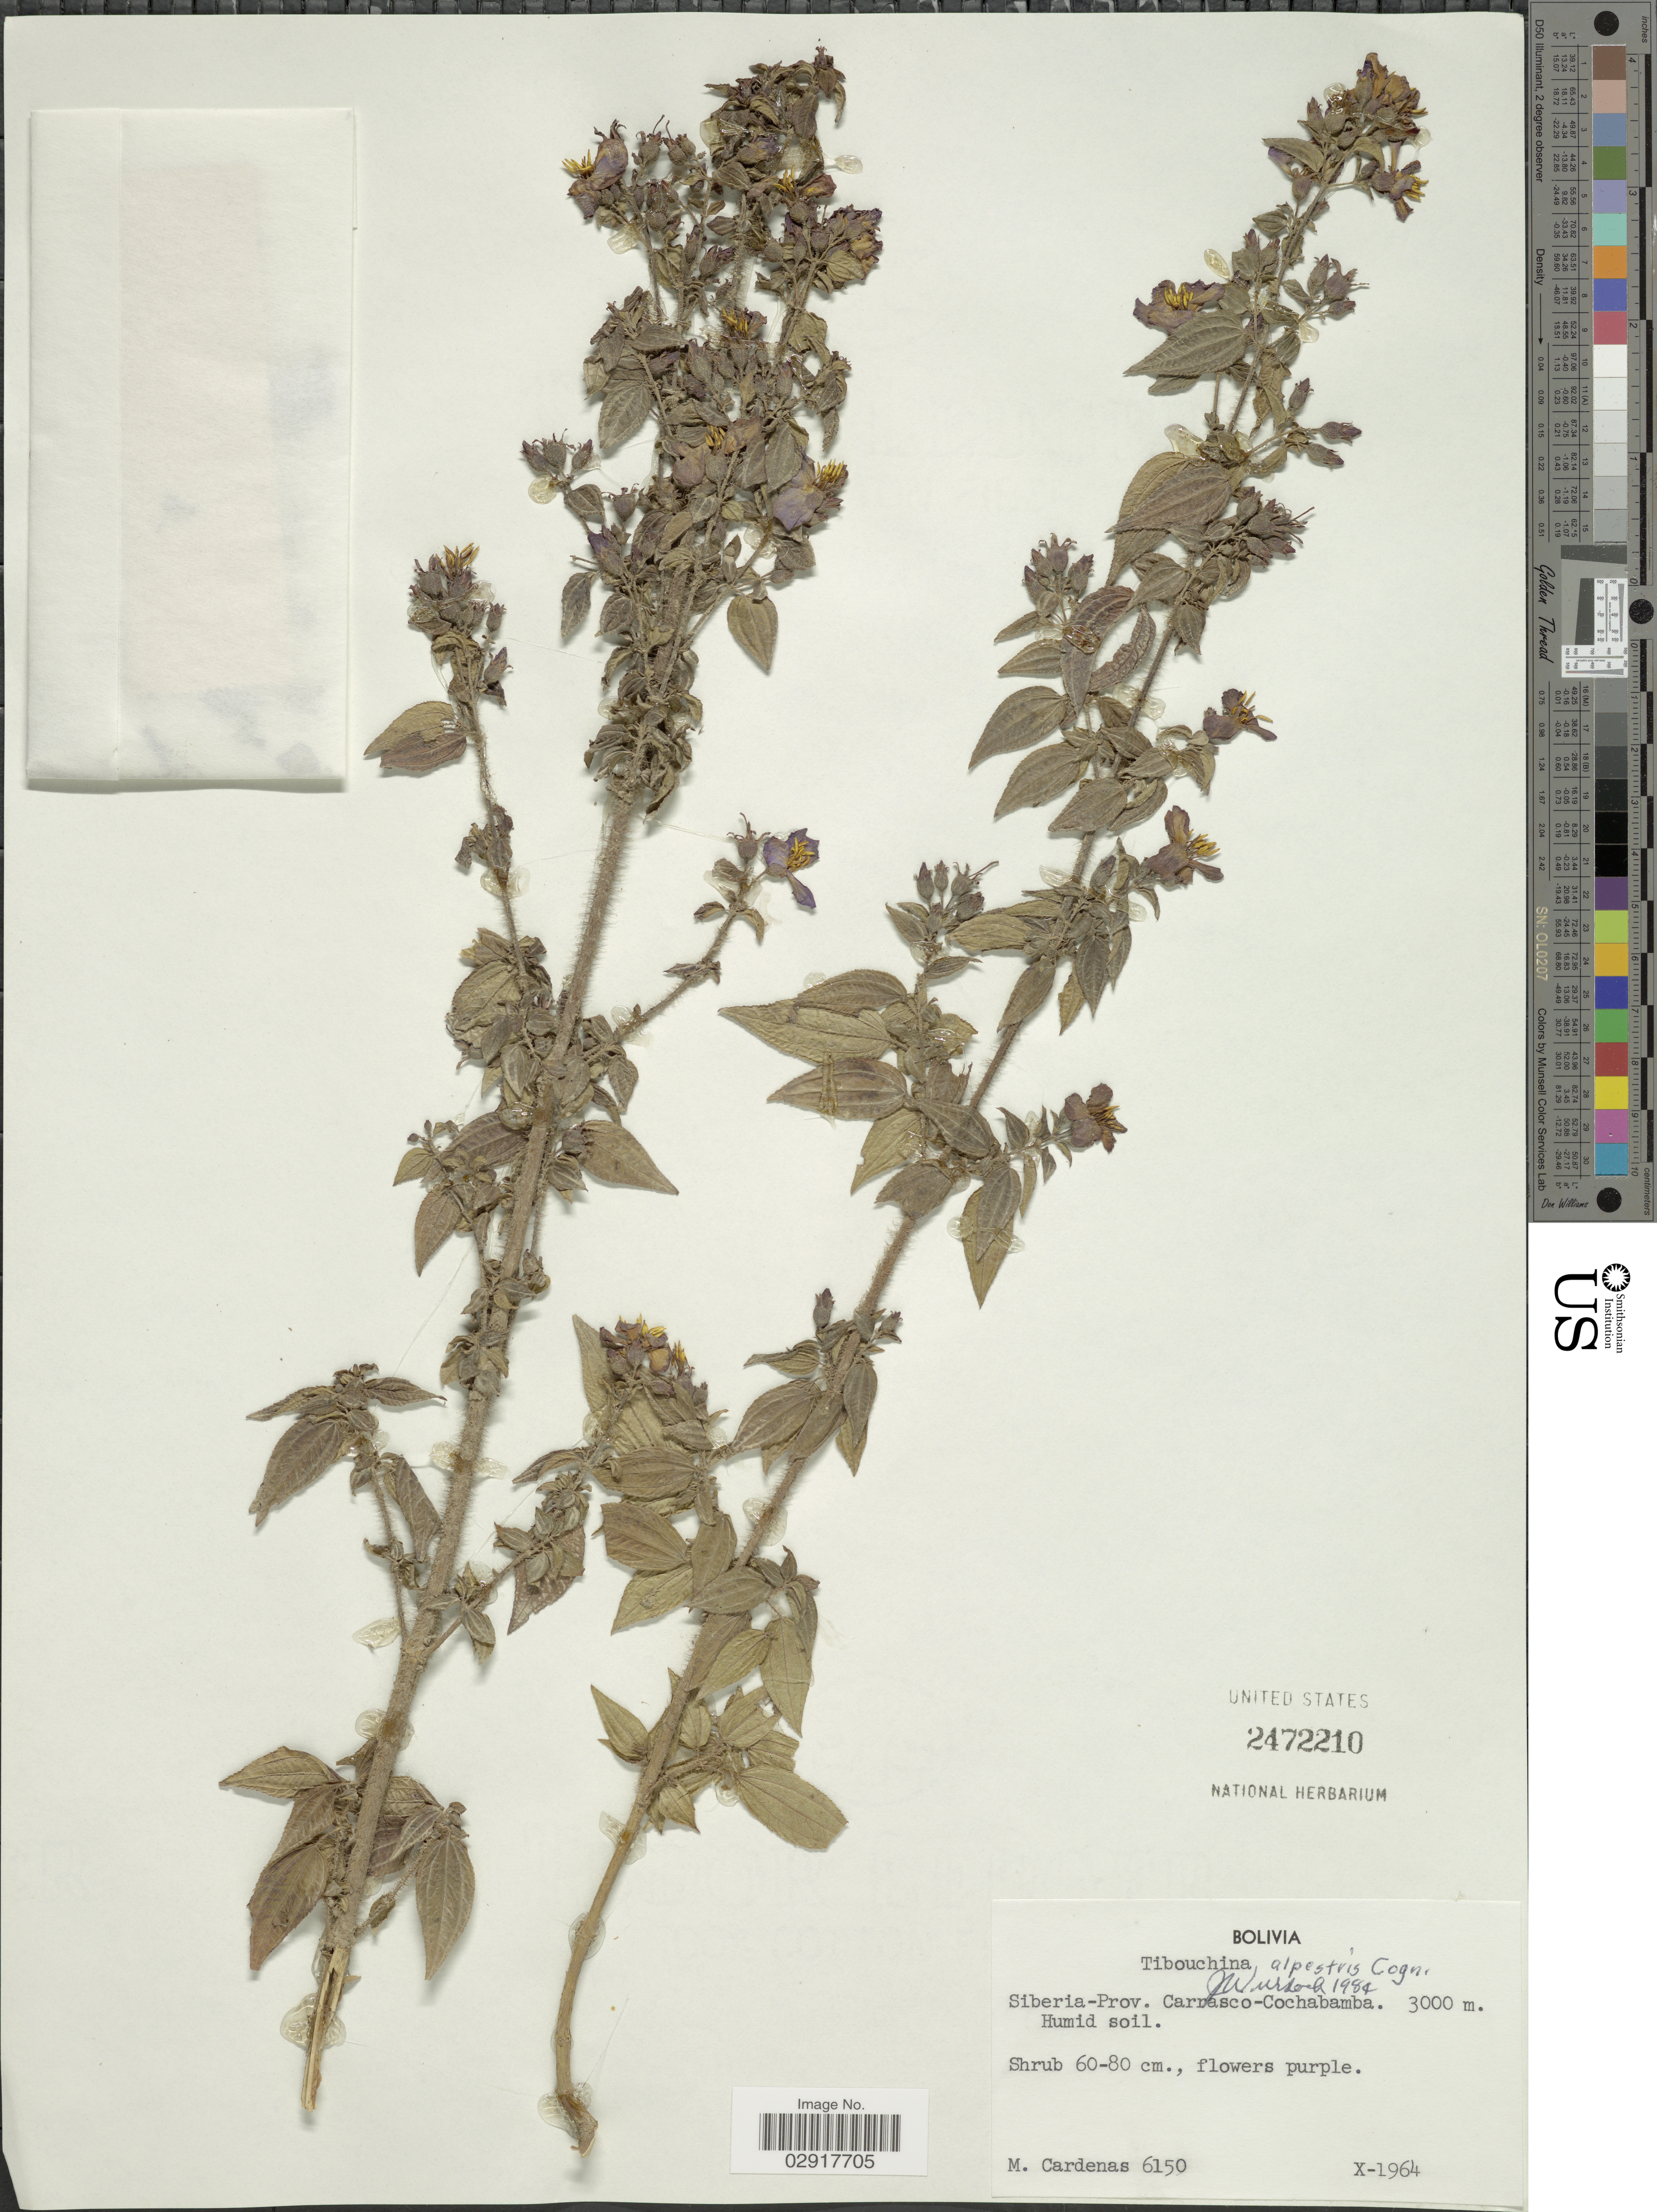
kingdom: Plantae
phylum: Tracheophyta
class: Magnoliopsida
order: Myrtales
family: Melastomataceae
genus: Chaetogastra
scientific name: Chaetogastra brachyphylla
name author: (Gleason) P.J.F. Guim. & Michelang.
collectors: M. Cárdenas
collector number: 6150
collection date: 1964-10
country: Bolivia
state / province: Cochabamba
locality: Siberia-Prov. Carrasco-Cochabamba.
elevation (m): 3000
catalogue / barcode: US 2472210